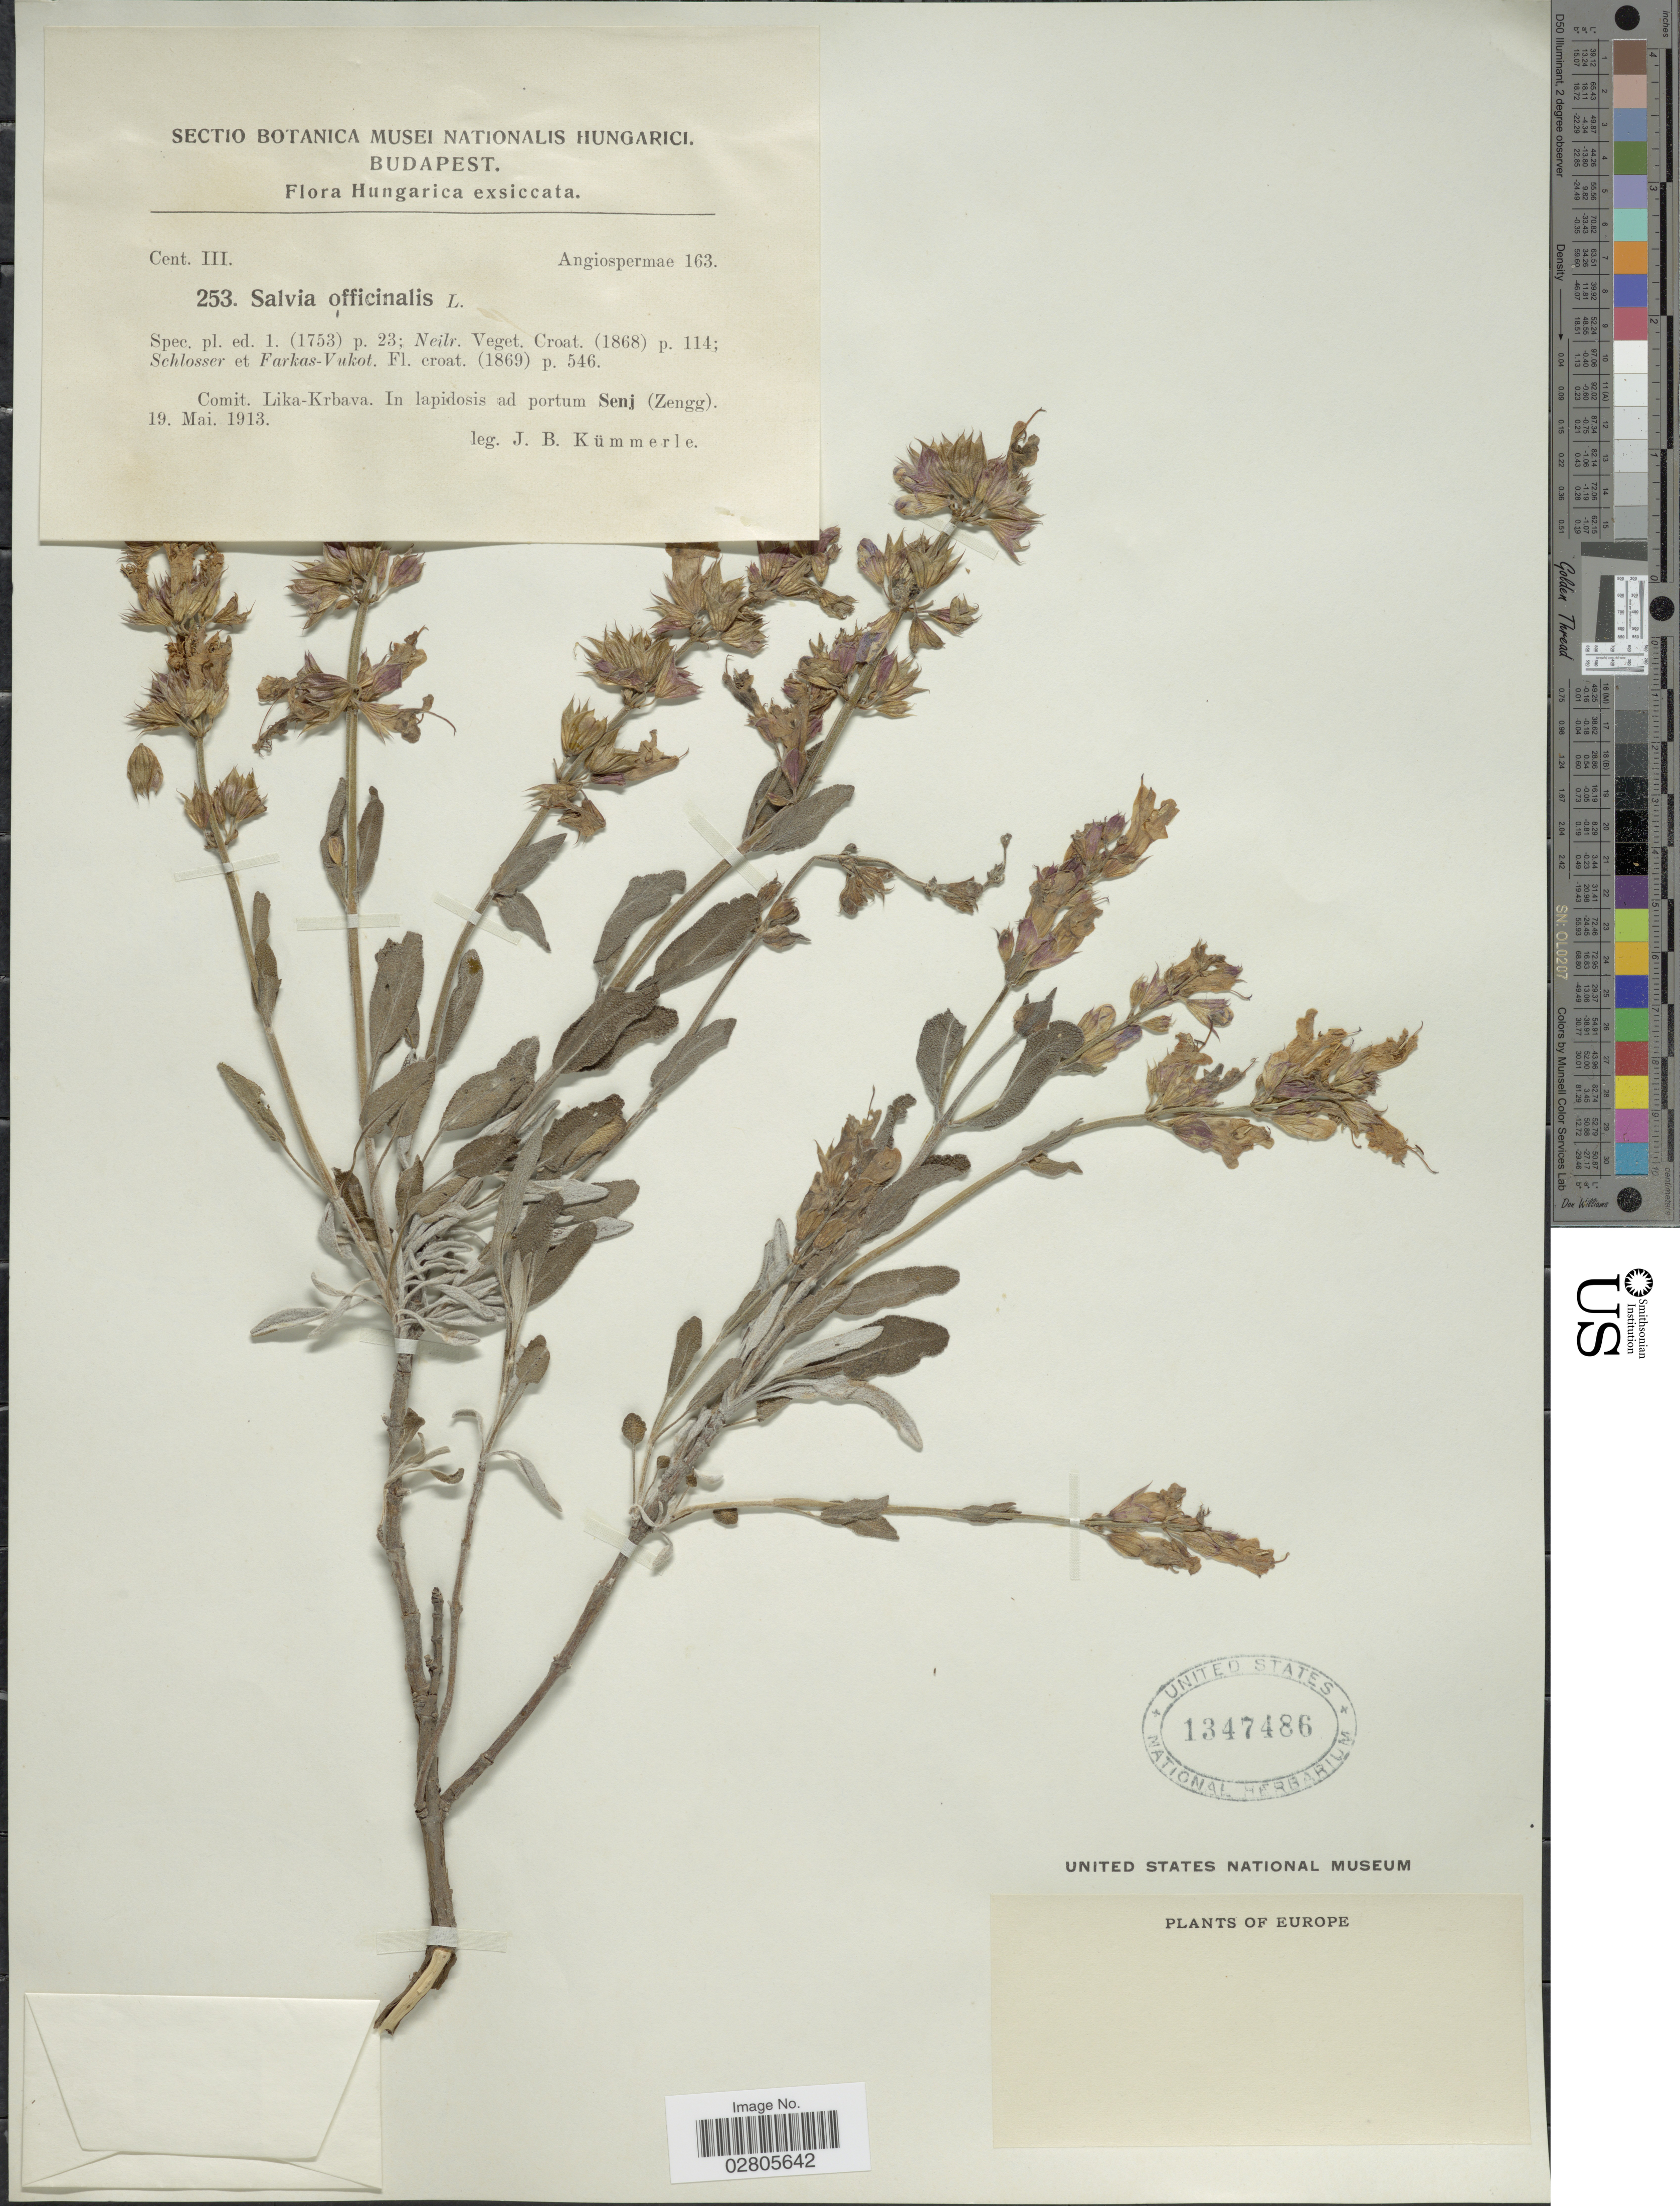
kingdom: Plantae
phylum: Tracheophyta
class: Magnoliopsida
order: Lamiales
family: Lamiaceae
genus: Salvia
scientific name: Salvia officinalis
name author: L.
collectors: J. Kummerle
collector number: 253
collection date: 1913-05-19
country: Croatia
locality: Hungarica. Lika-Krbava. In lapidosis ad portum Senj (Zengg).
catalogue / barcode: US 1347486